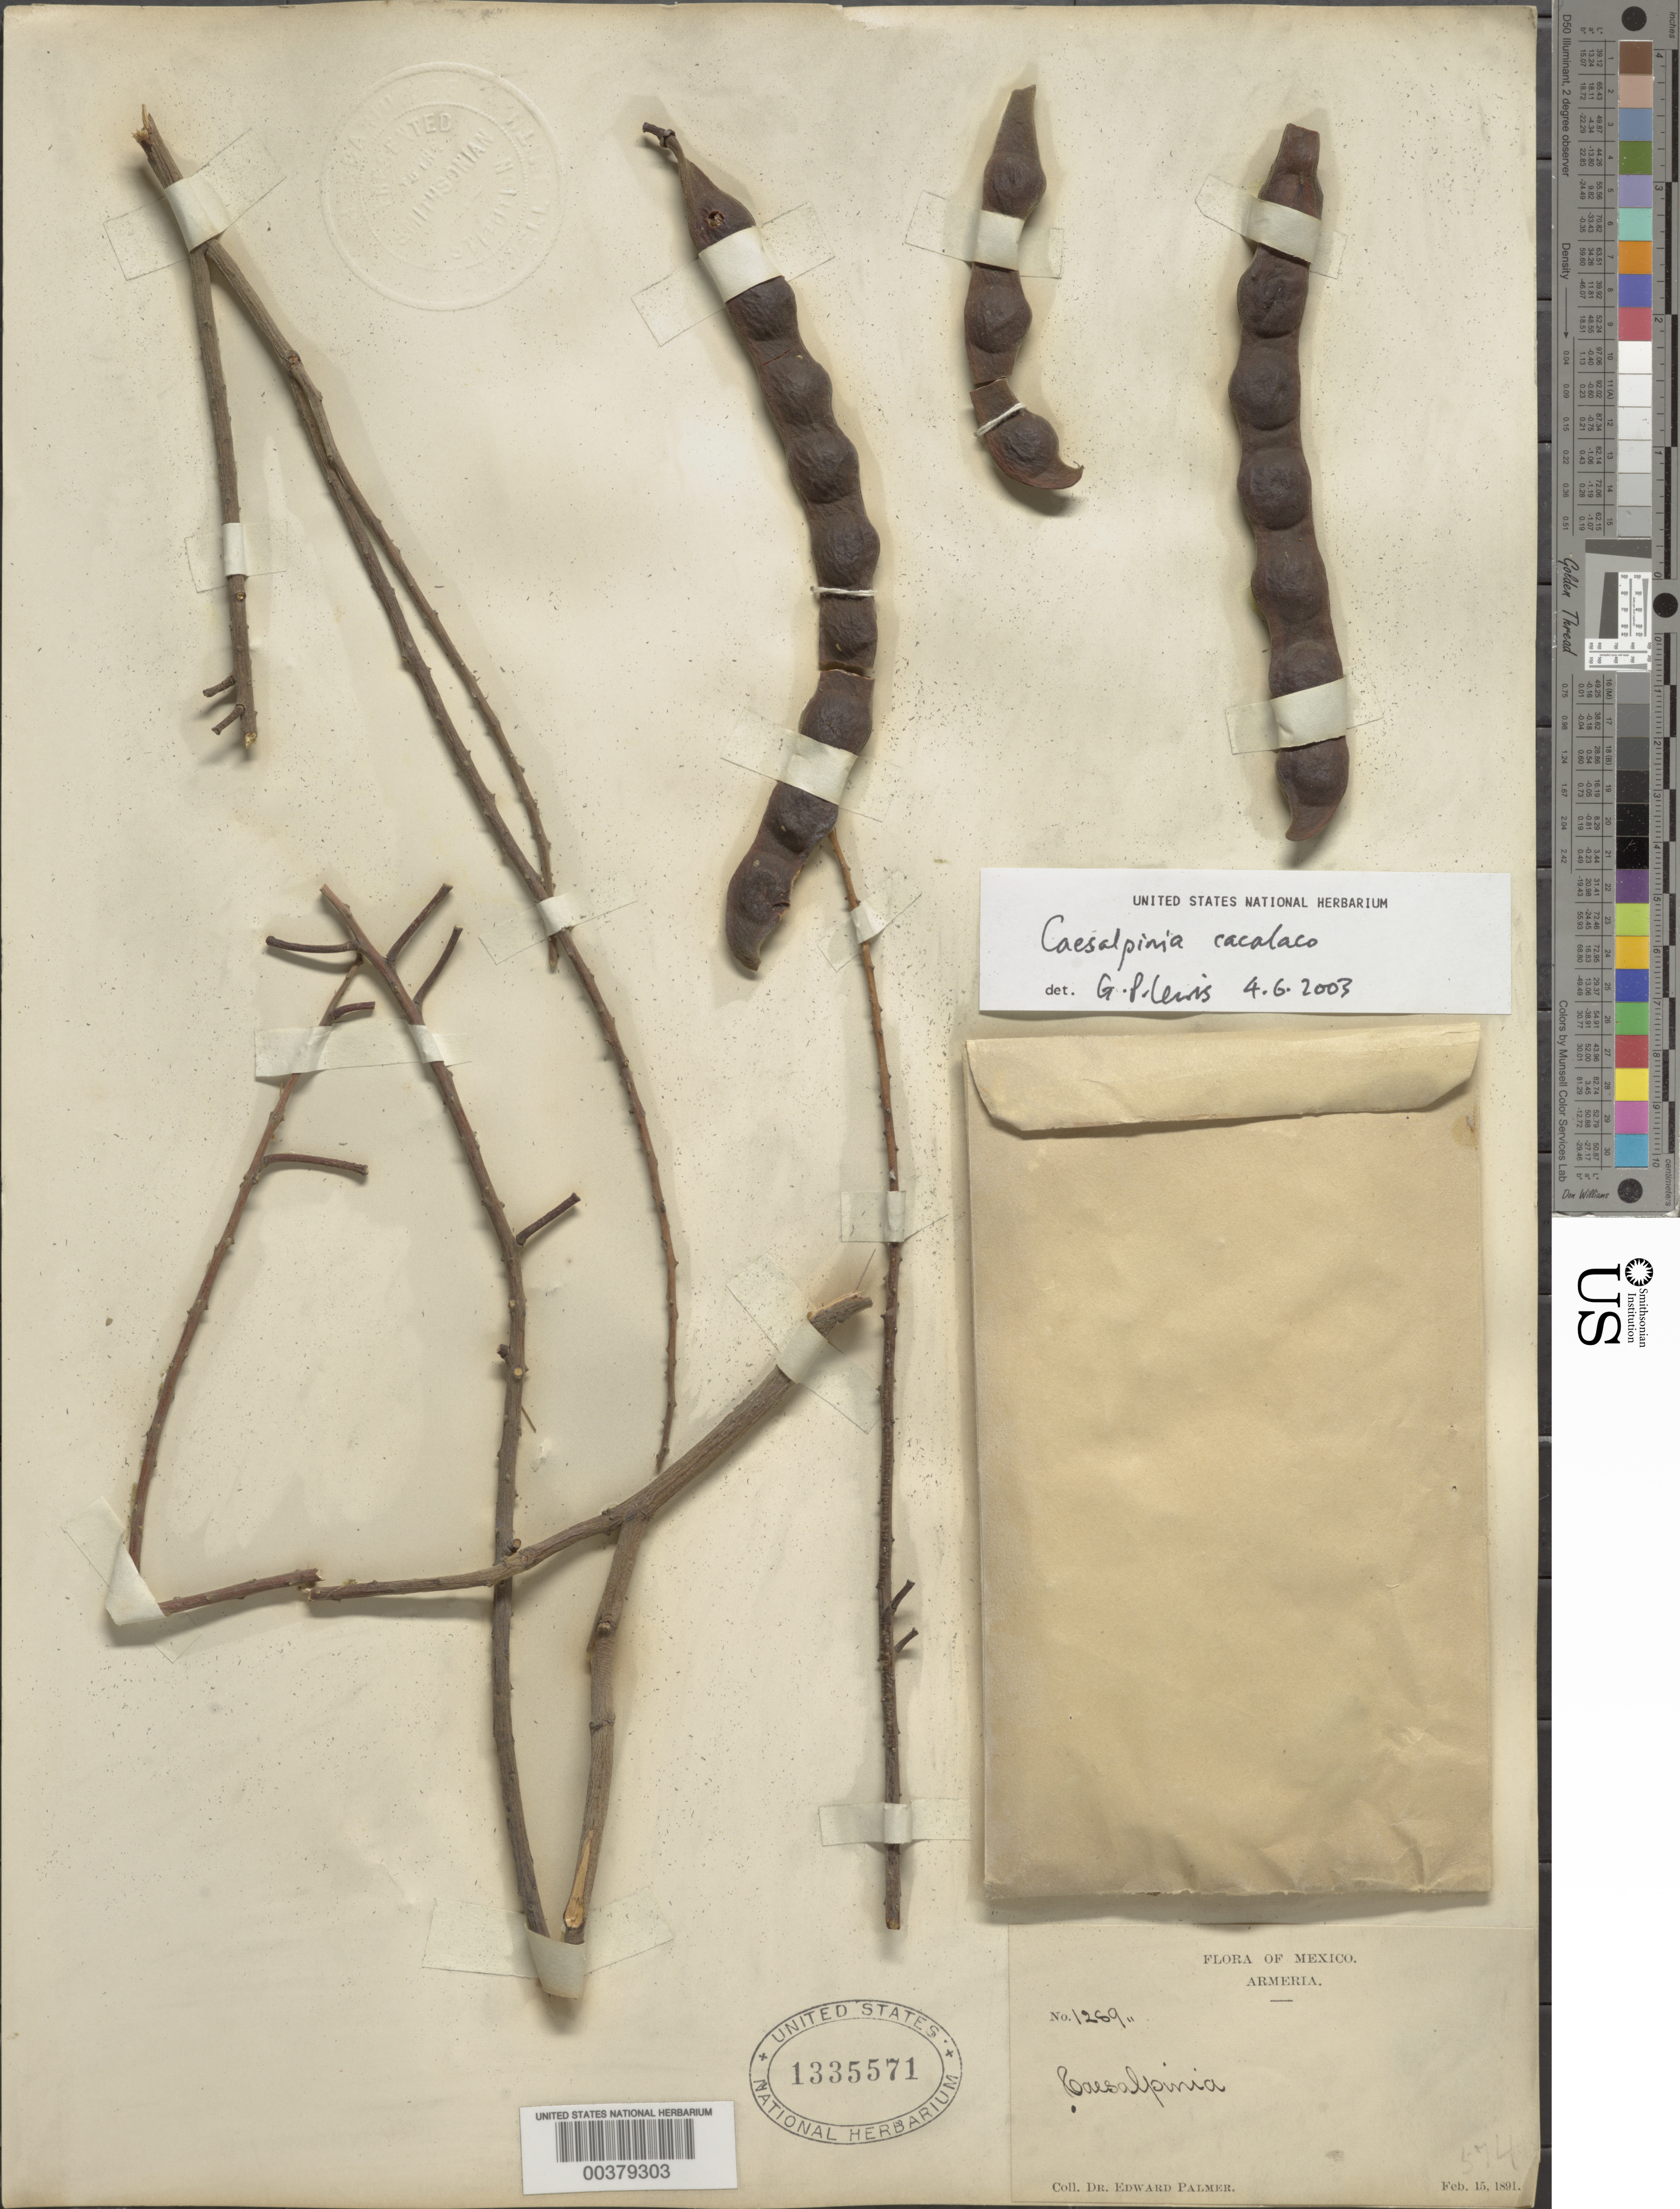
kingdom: Plantae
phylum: Tracheophyta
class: Magnoliopsida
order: Fabales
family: Fabaceae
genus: Tara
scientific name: Tara cacalaco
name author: (Bonpl.) Molinari & Sánchez Och.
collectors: E. Palmer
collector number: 1289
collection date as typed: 15 Feb 1891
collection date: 1891-02-15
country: Mexico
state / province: Colima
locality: Armeria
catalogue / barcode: US 1335571